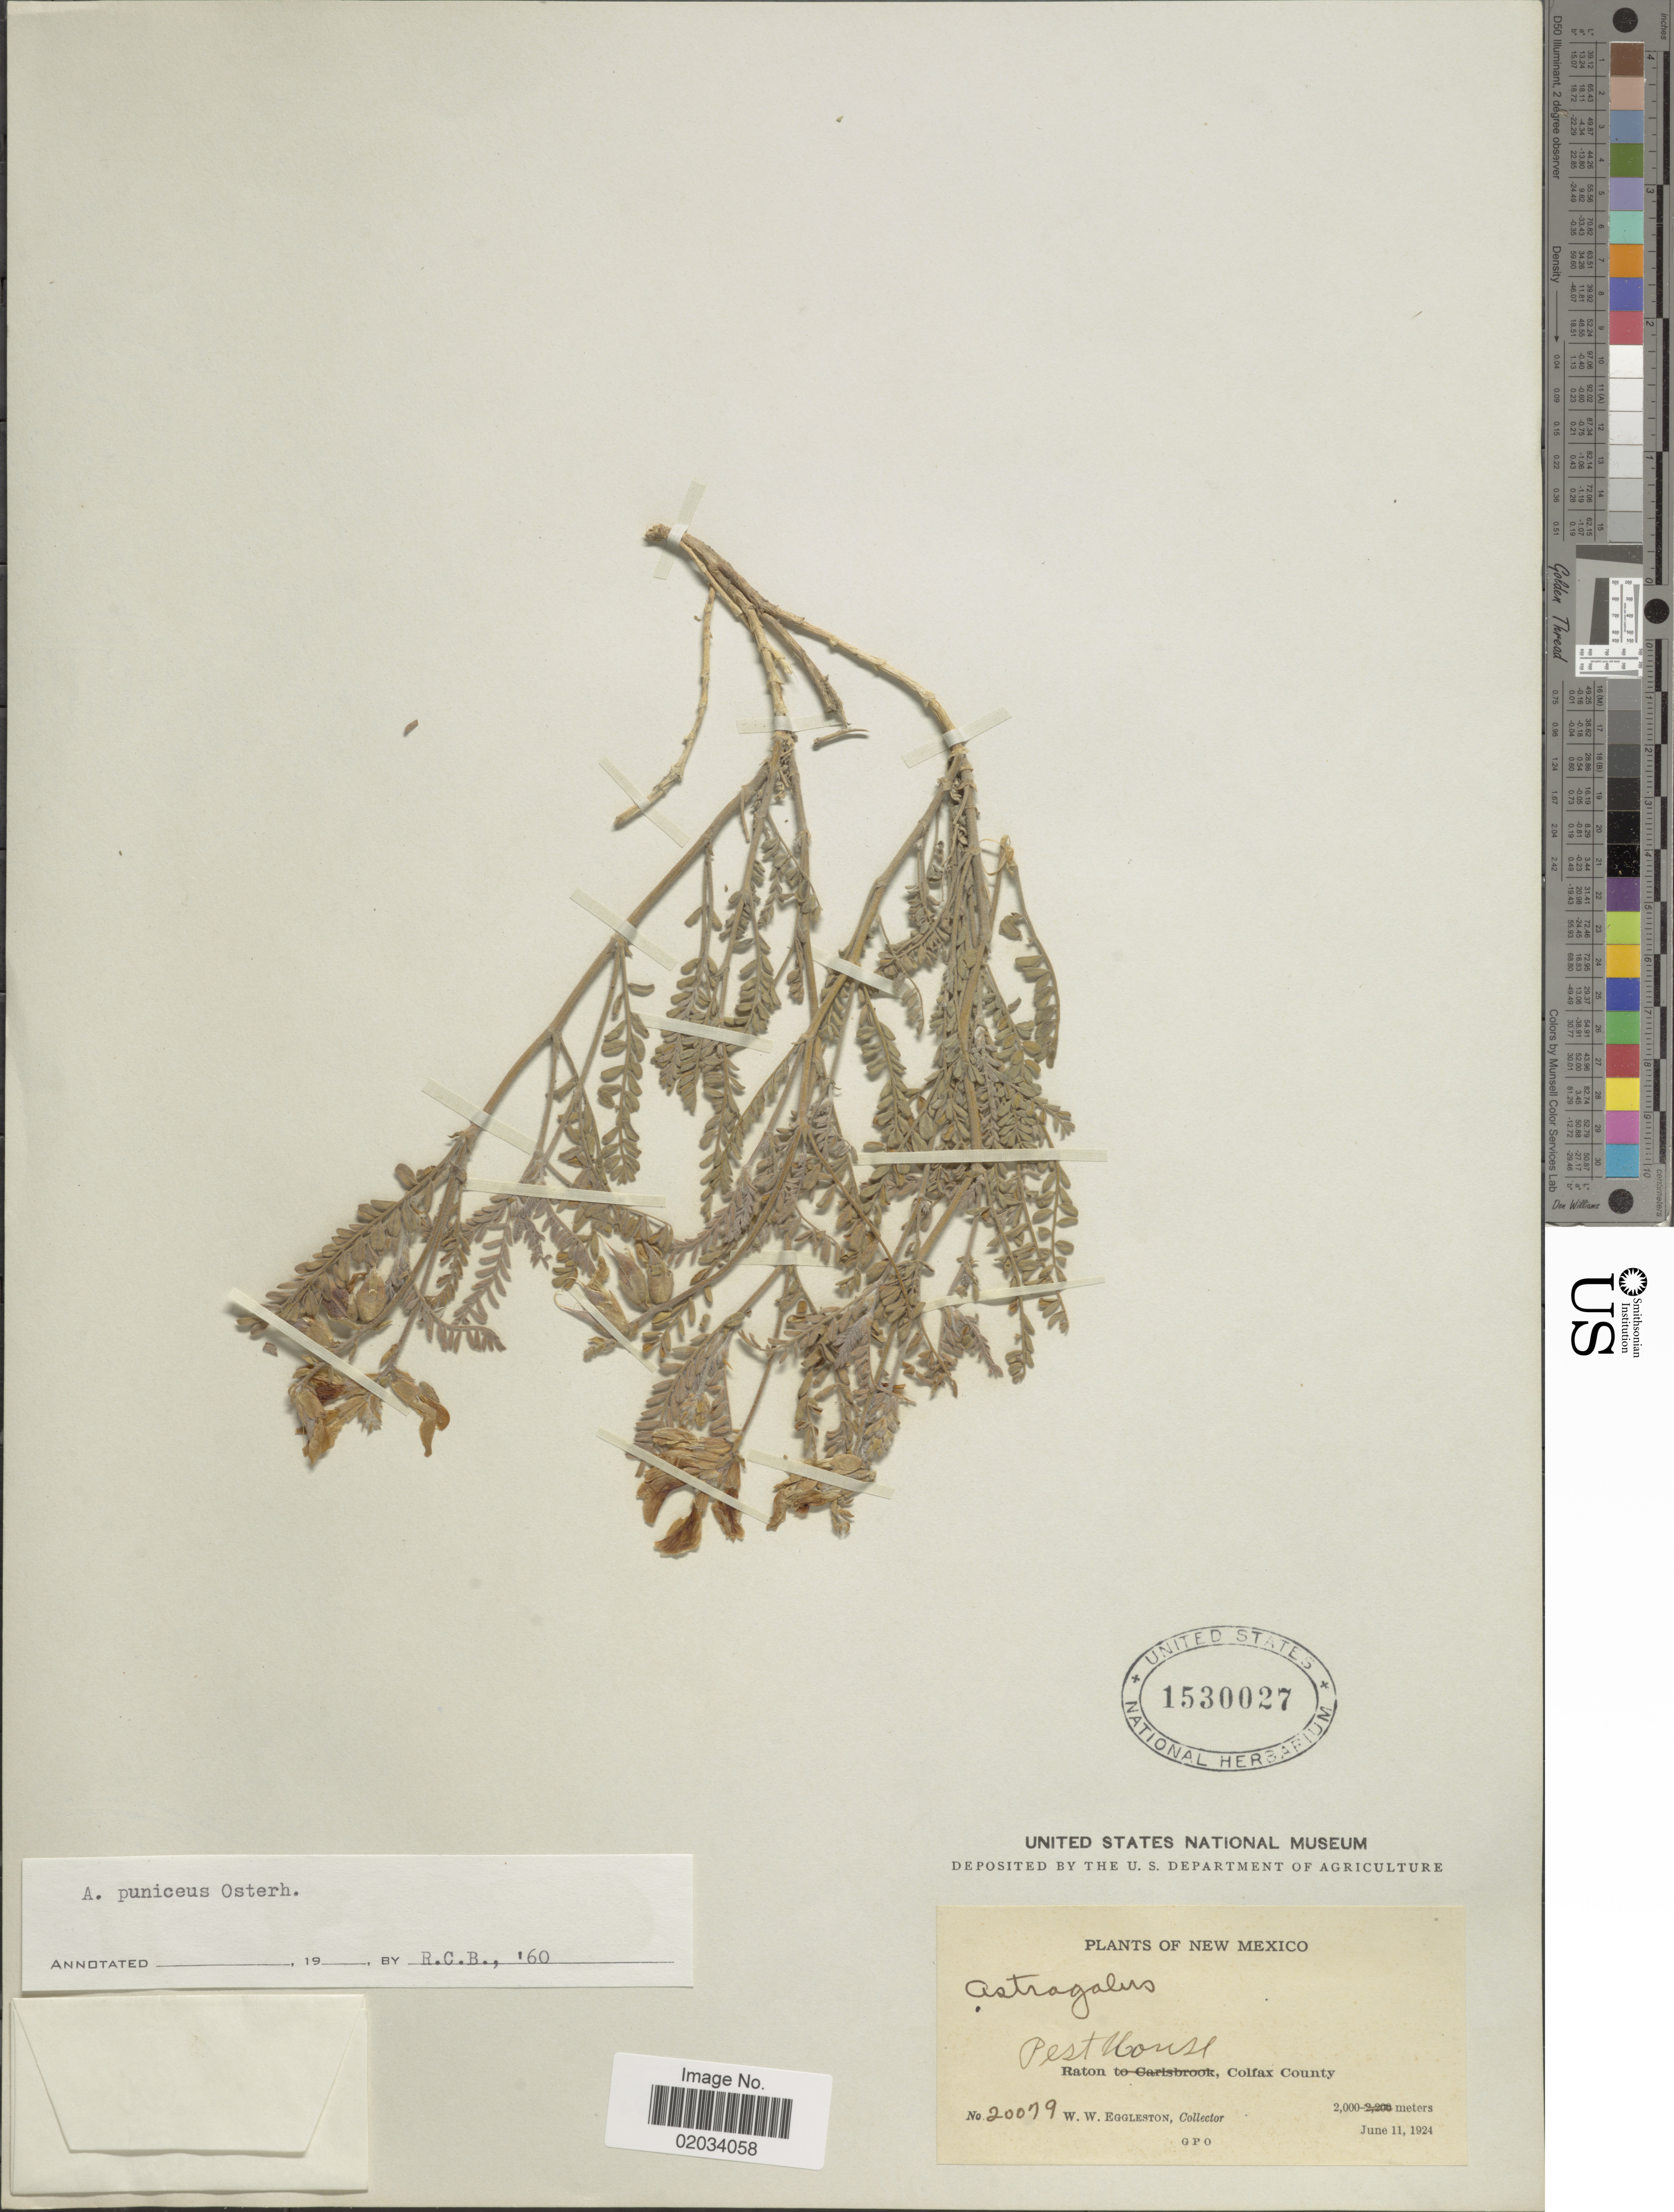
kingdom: Plantae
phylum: Tracheophyta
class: Magnoliopsida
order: Fabales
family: Fabaceae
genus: Astragalus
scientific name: Astragalus puniceus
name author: Osterh.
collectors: W. W. Eggleston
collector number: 20076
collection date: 1924-06-11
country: United States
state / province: New Mexico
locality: Pest House. Raton, Colfax County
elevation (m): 2000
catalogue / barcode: US 1530027